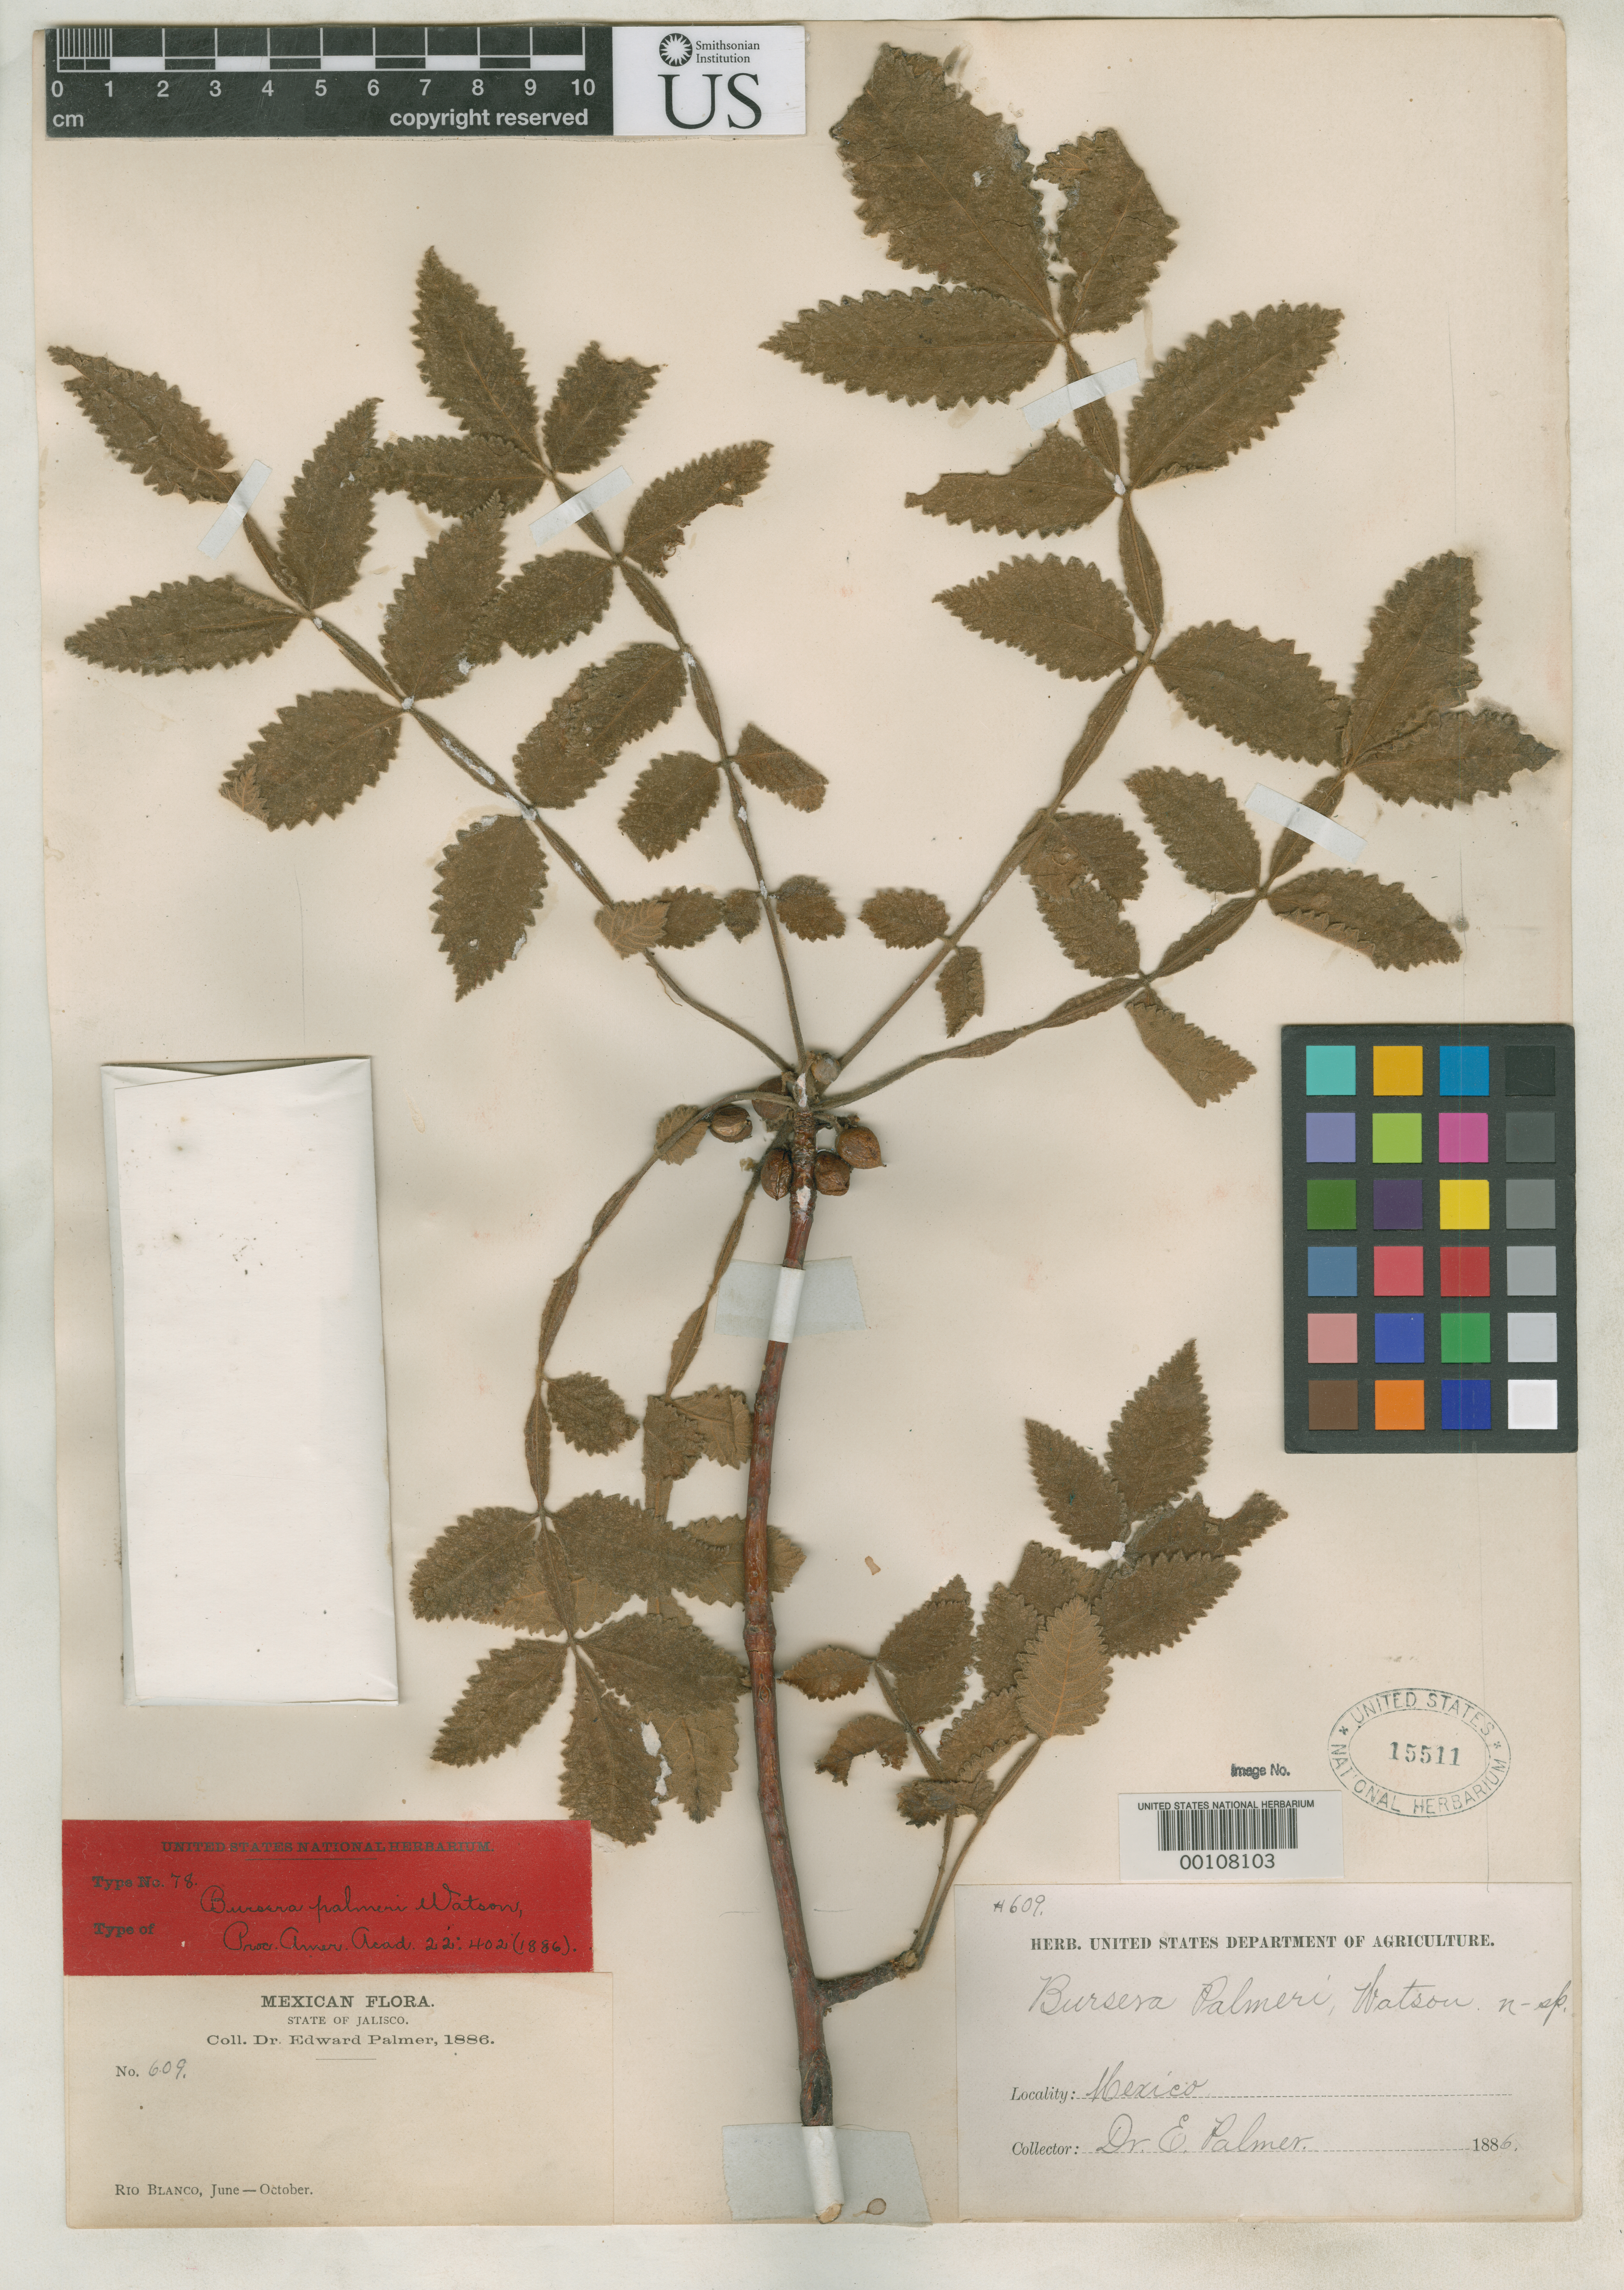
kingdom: Plantae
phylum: Tracheophyta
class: Magnoliopsida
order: Sapindales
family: Burseraceae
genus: Bursera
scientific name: Bursera palmeri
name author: S. Watson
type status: Isotype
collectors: E. Palmer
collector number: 609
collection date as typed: Jun 1886 to -- Oct 1886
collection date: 1886-06/1886-10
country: Mexico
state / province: Jalisco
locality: Rio Blanco.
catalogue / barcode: US 15511